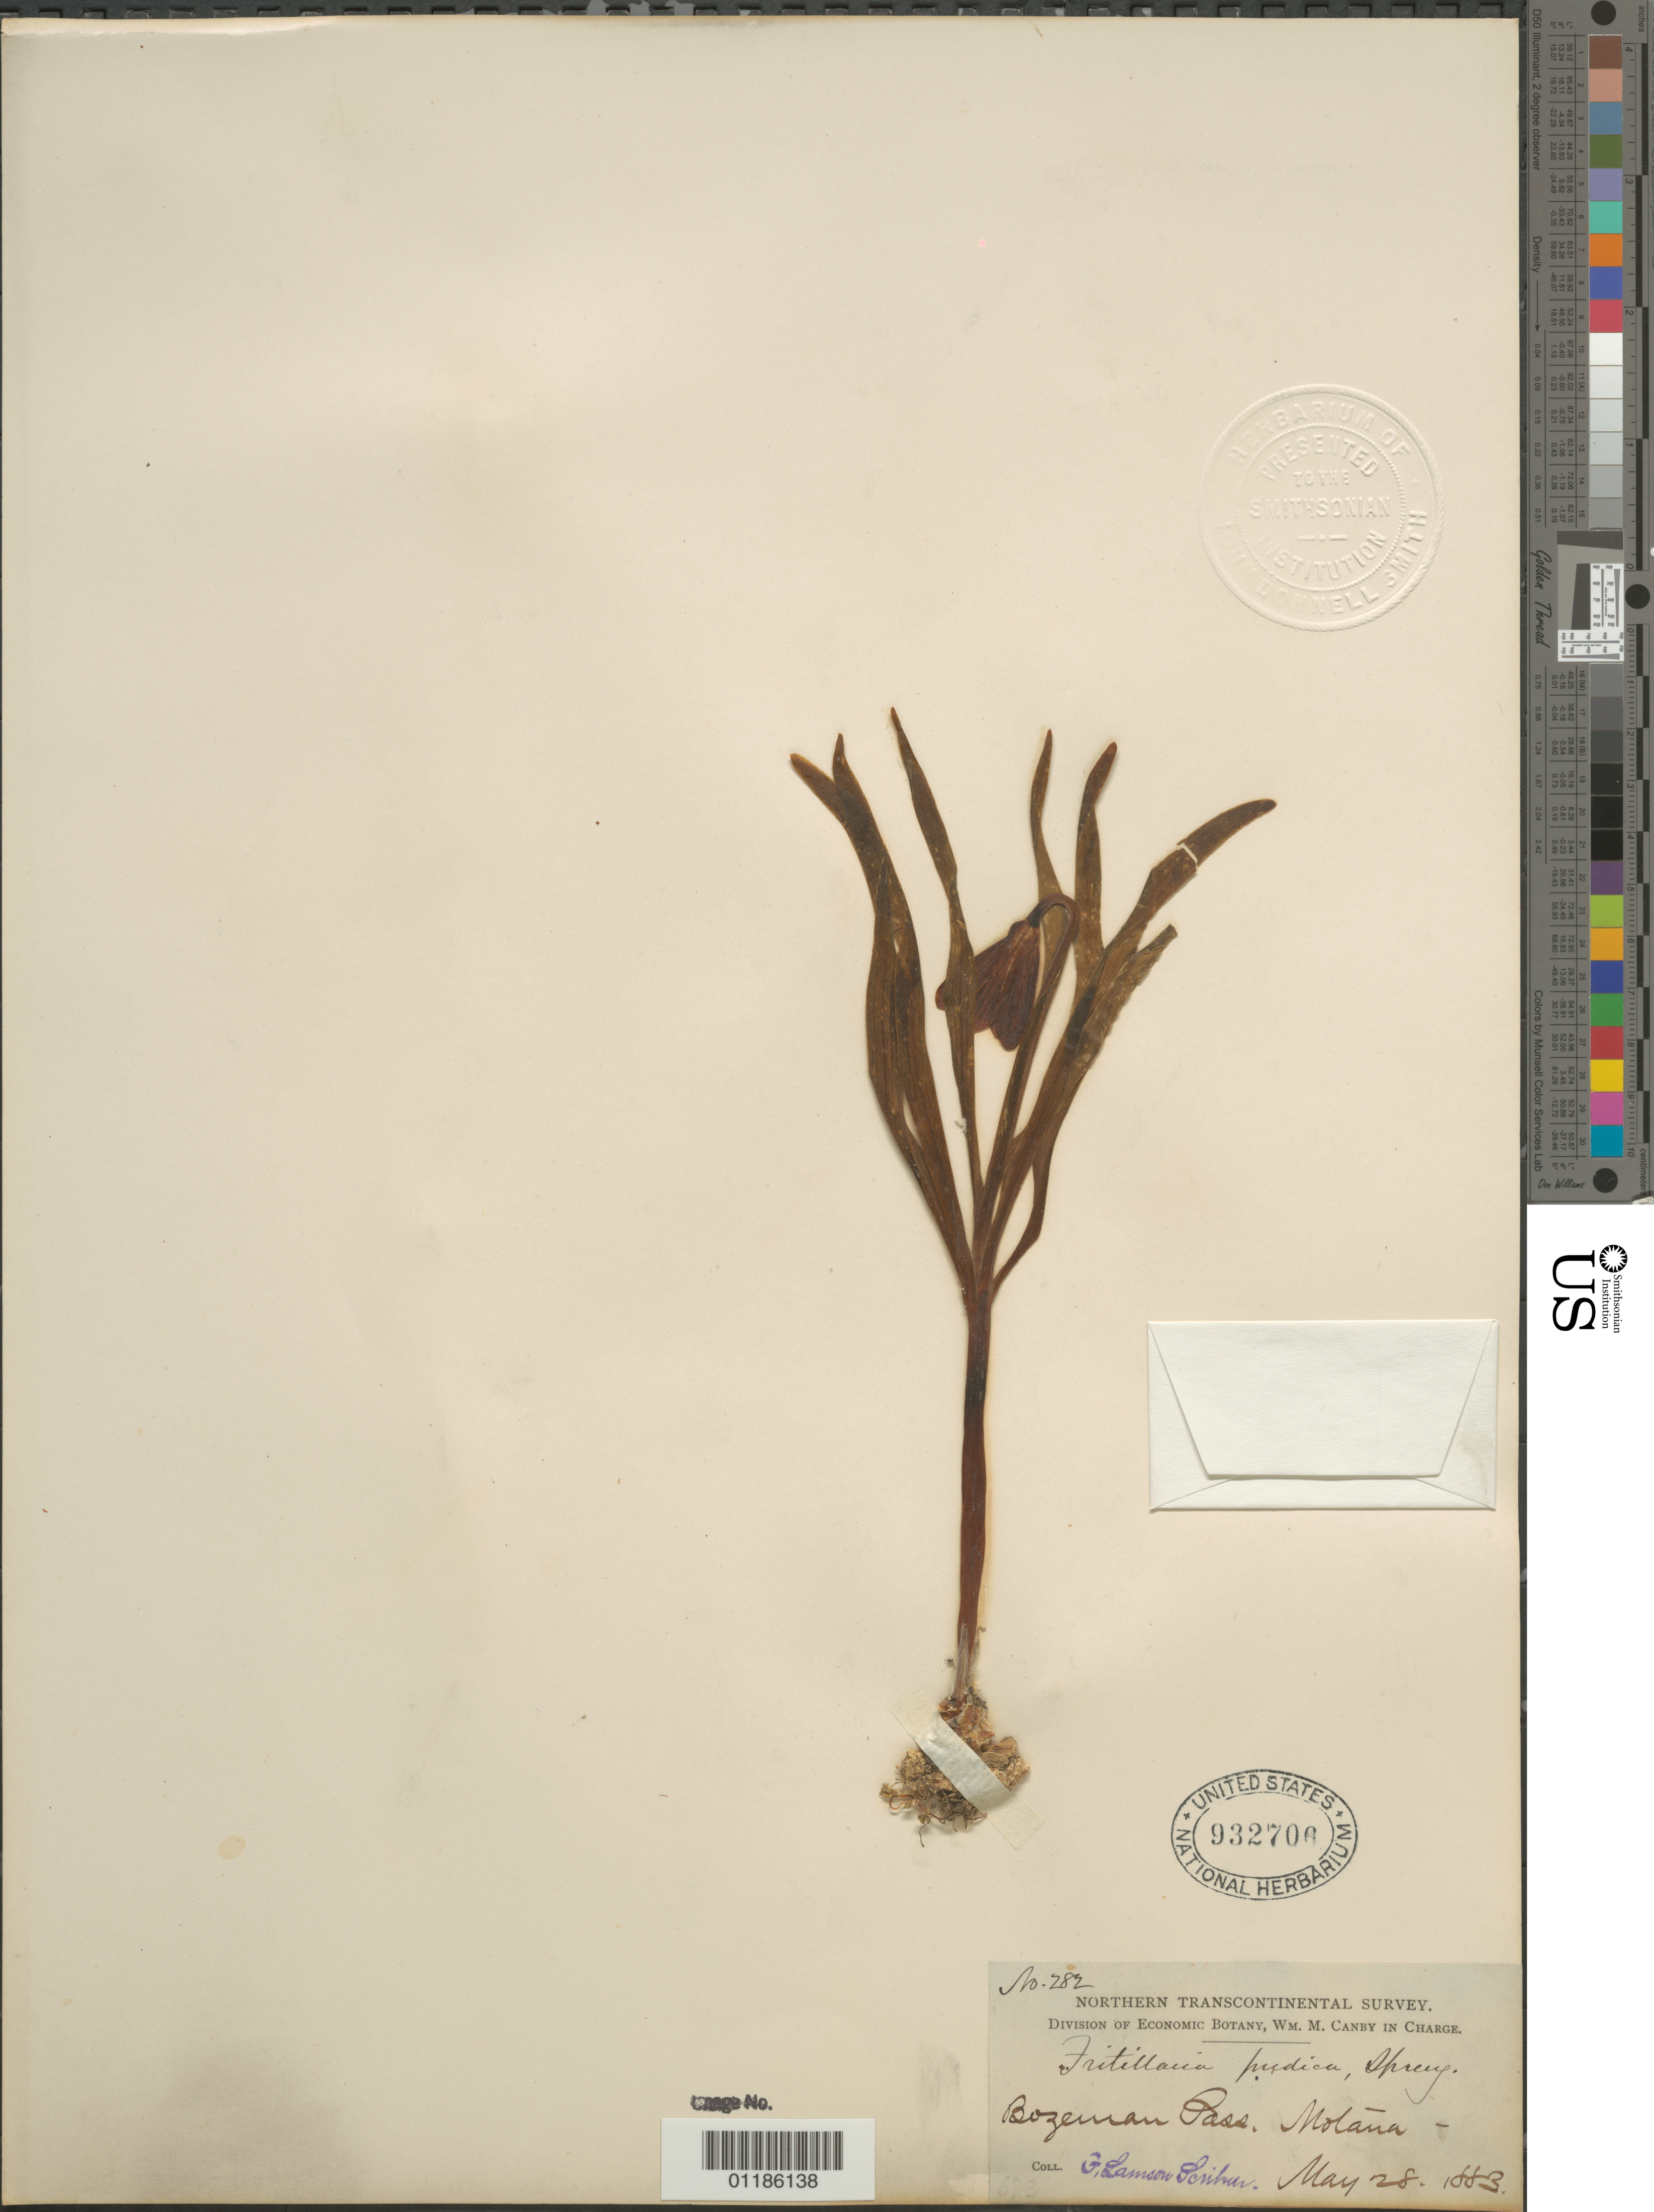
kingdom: Plantae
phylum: Tracheophyta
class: Liliopsida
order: Liliales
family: Liliaceae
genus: Fritillaria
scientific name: Fritillaria pudica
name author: (Pursh) Spreng.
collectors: F. L. Scribner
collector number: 282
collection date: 1883-05-28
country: United States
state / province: Montana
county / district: Gallatin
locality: Bozeman Pass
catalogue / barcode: US 932706